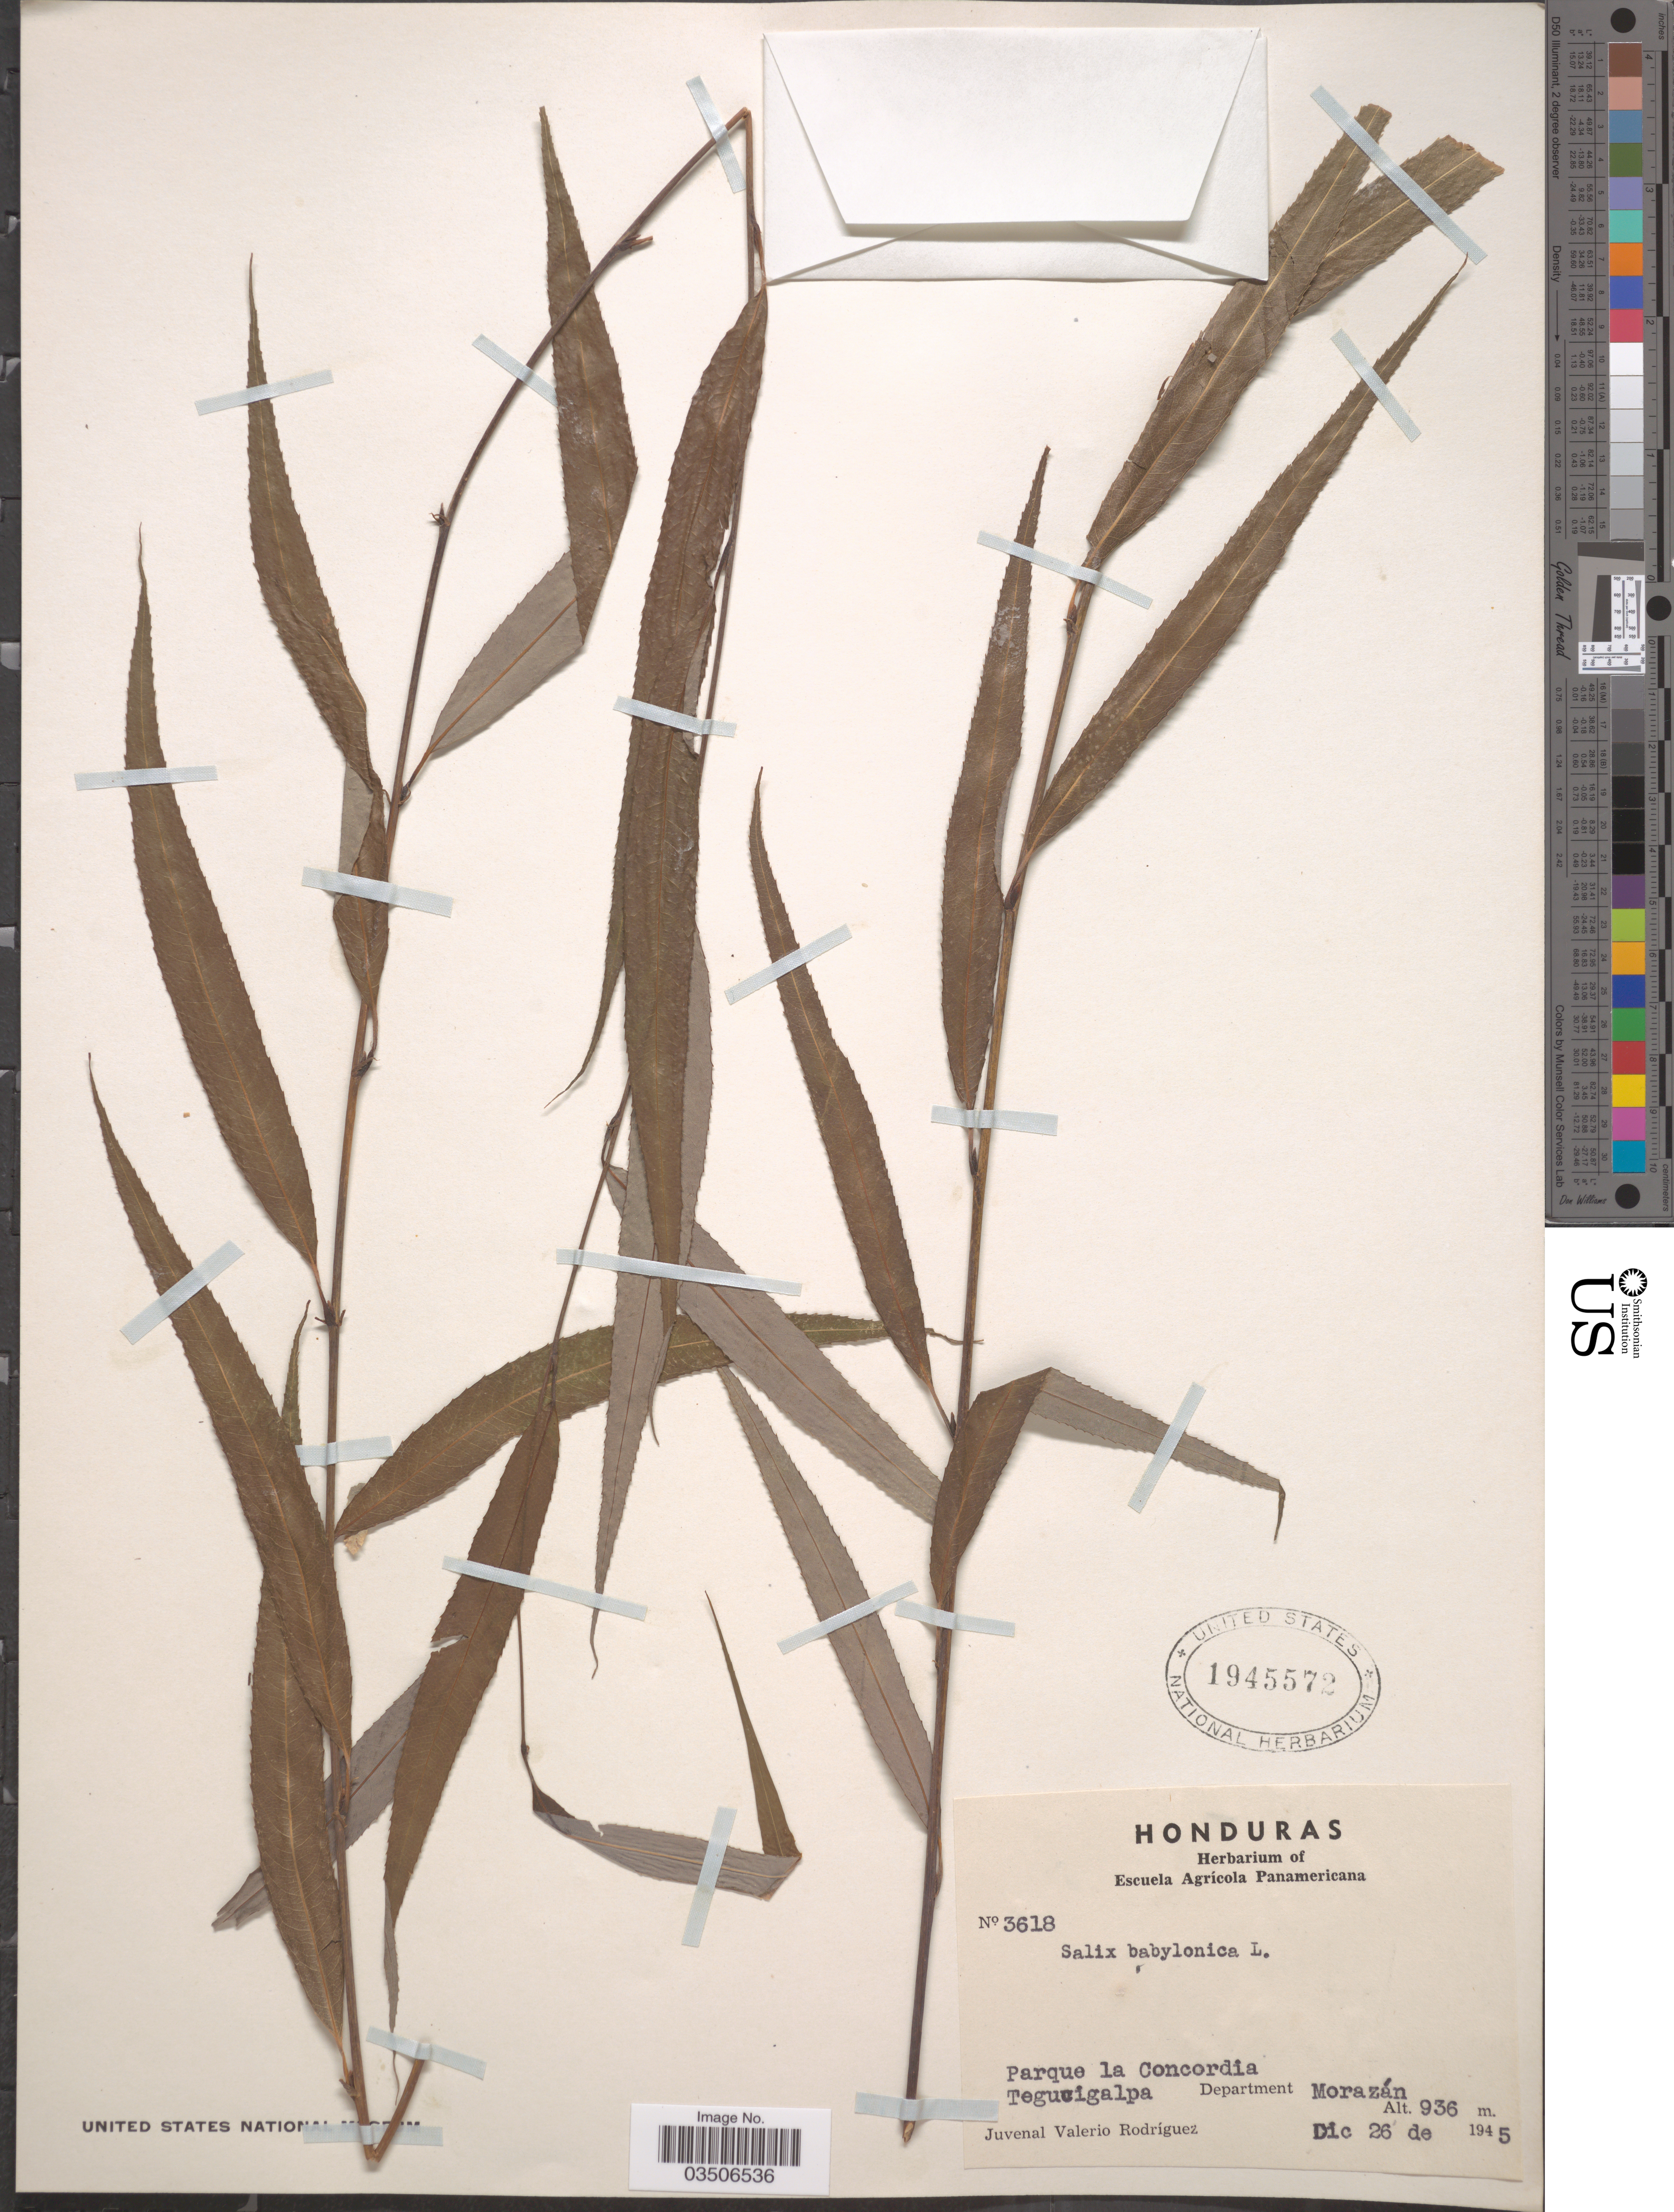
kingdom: Plantae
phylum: Tracheophyta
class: Magnoliopsida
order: Malpighiales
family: Salicaceae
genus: Salix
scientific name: Salix babylonica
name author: L.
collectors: J. Valerio R.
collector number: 3618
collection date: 1945-12-26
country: Honduras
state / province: Fco. Morazán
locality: Parque la Concordia. Tegucigalpa. Department Morazán.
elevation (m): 936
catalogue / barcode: US 1945572